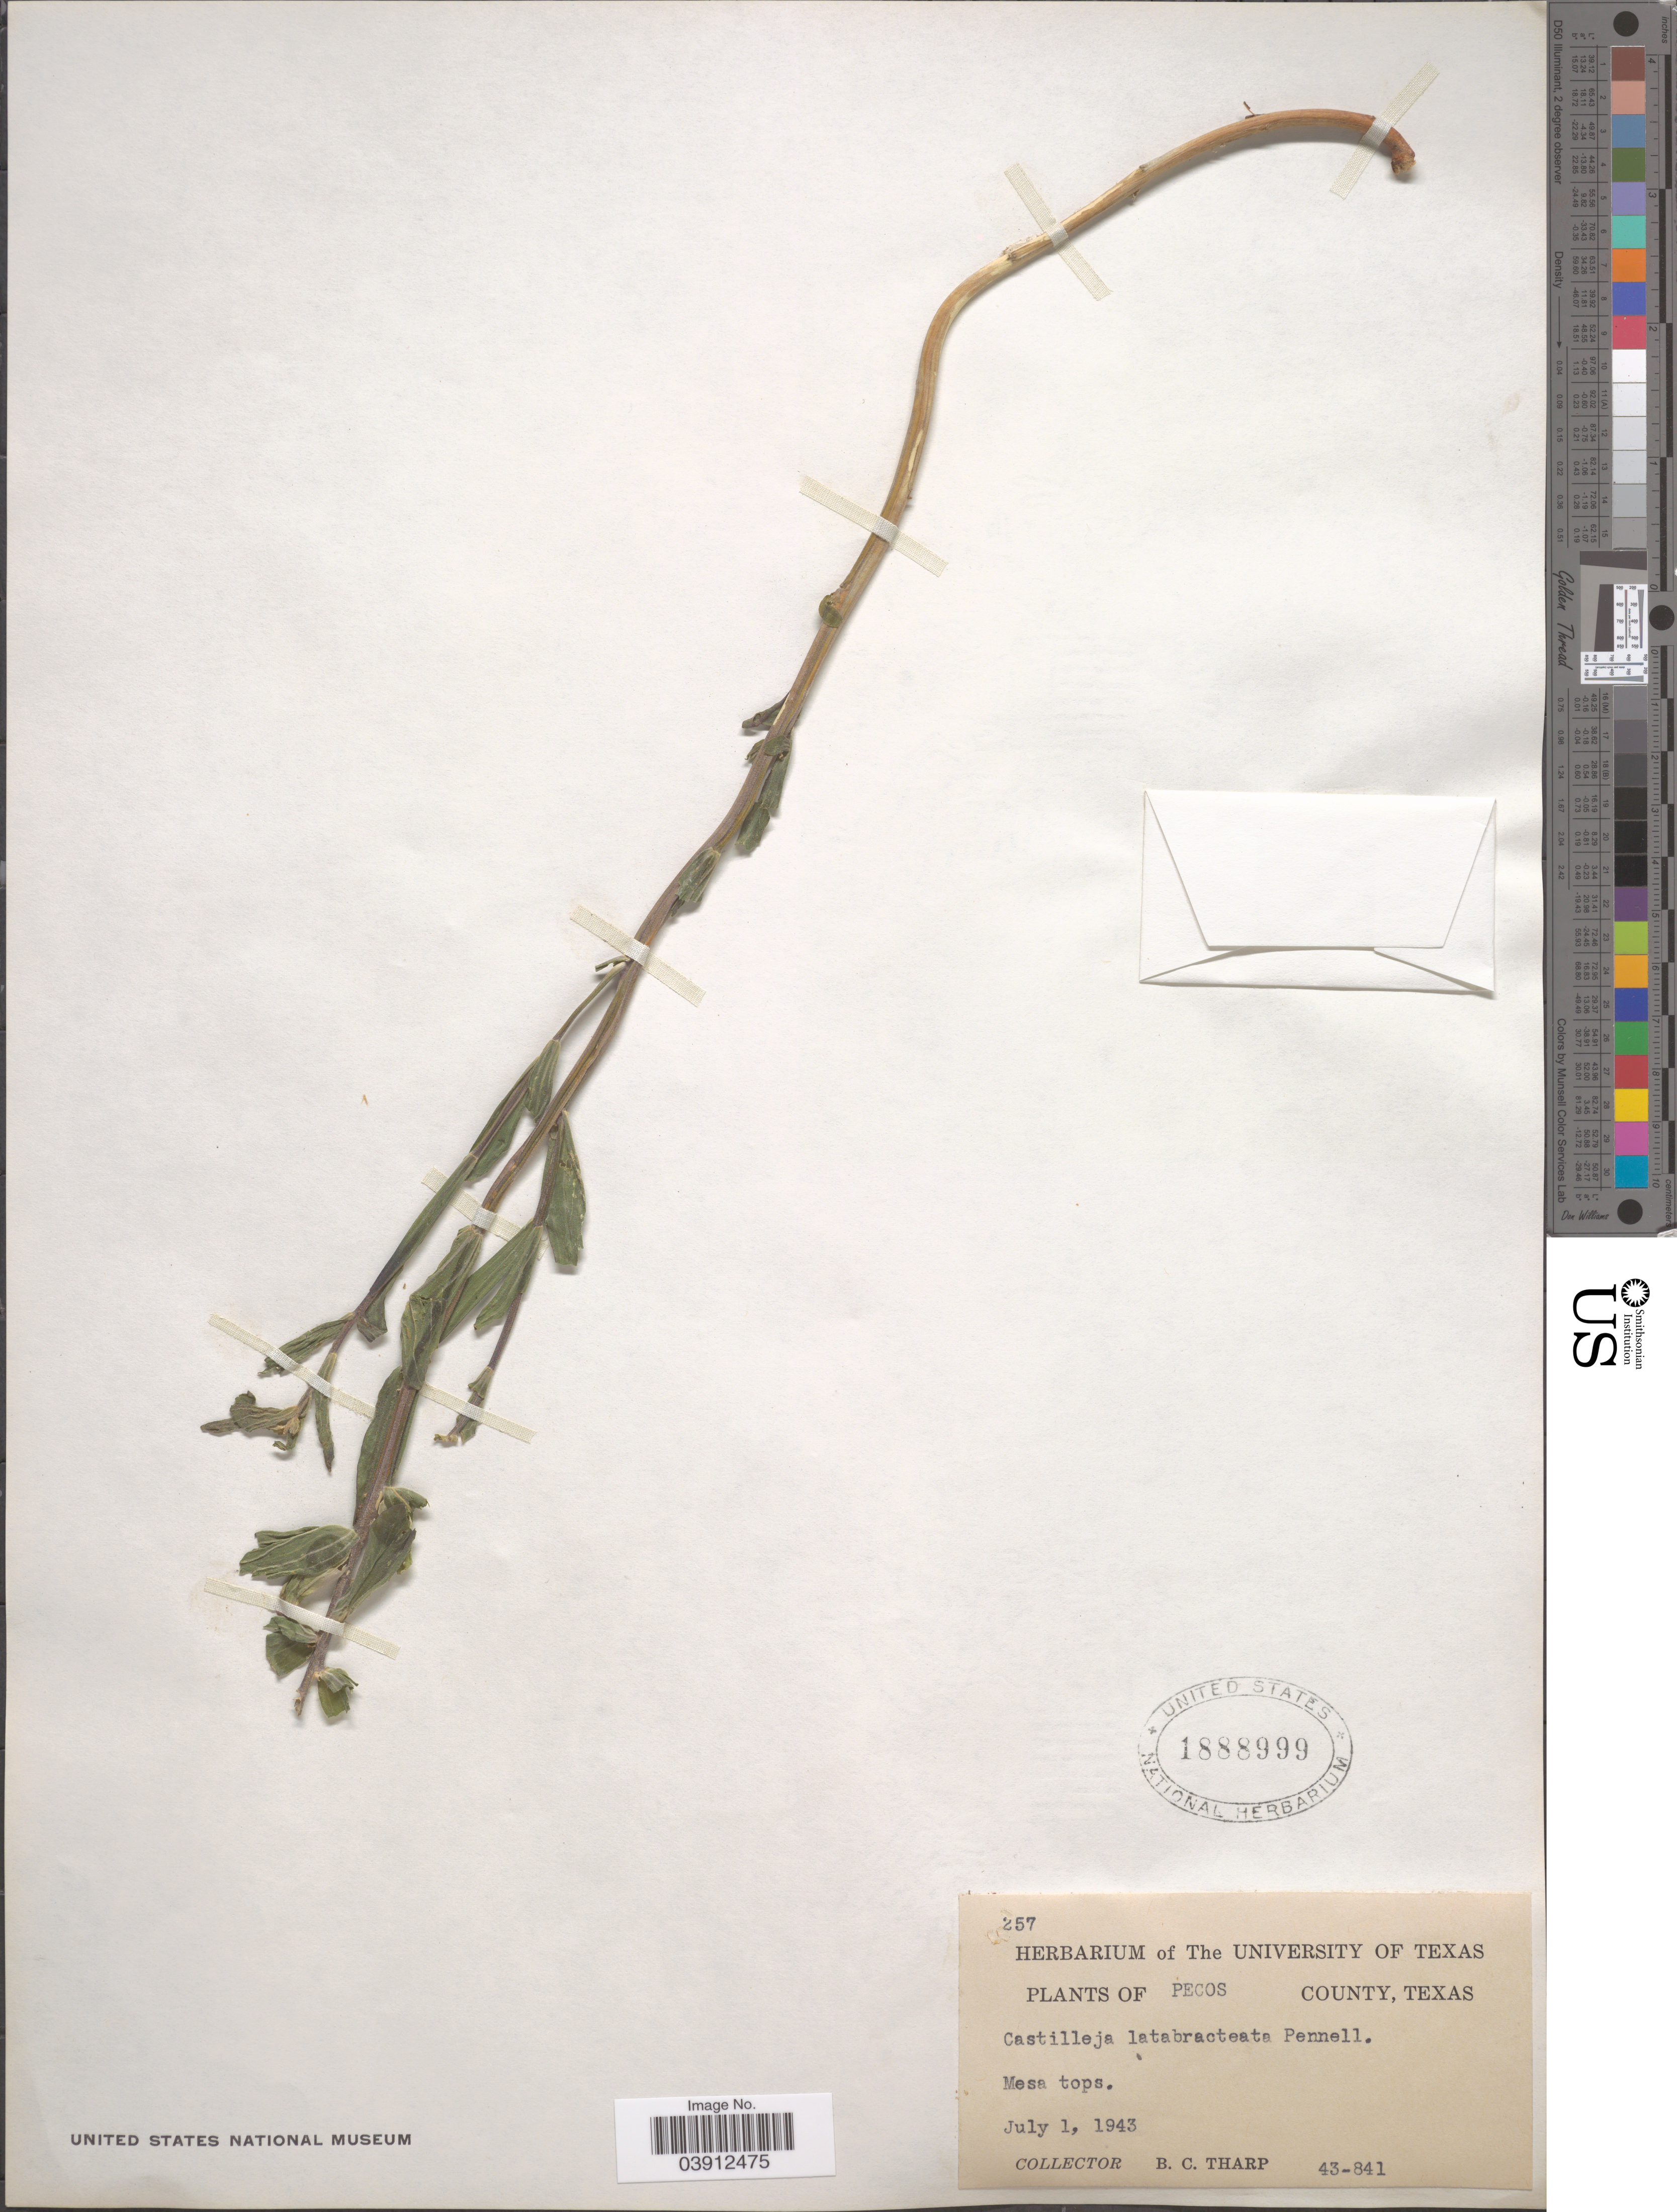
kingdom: Plantae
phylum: Tracheophyta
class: Magnoliopsida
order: Lamiales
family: Orobanchaceae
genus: Castilleja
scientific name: Castilleja latebracteata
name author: Pennell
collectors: B. C. Tharp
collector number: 43-841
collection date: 1943-07-01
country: United States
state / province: Texas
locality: Pecos County. Mesa tops.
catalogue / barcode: US 1888999